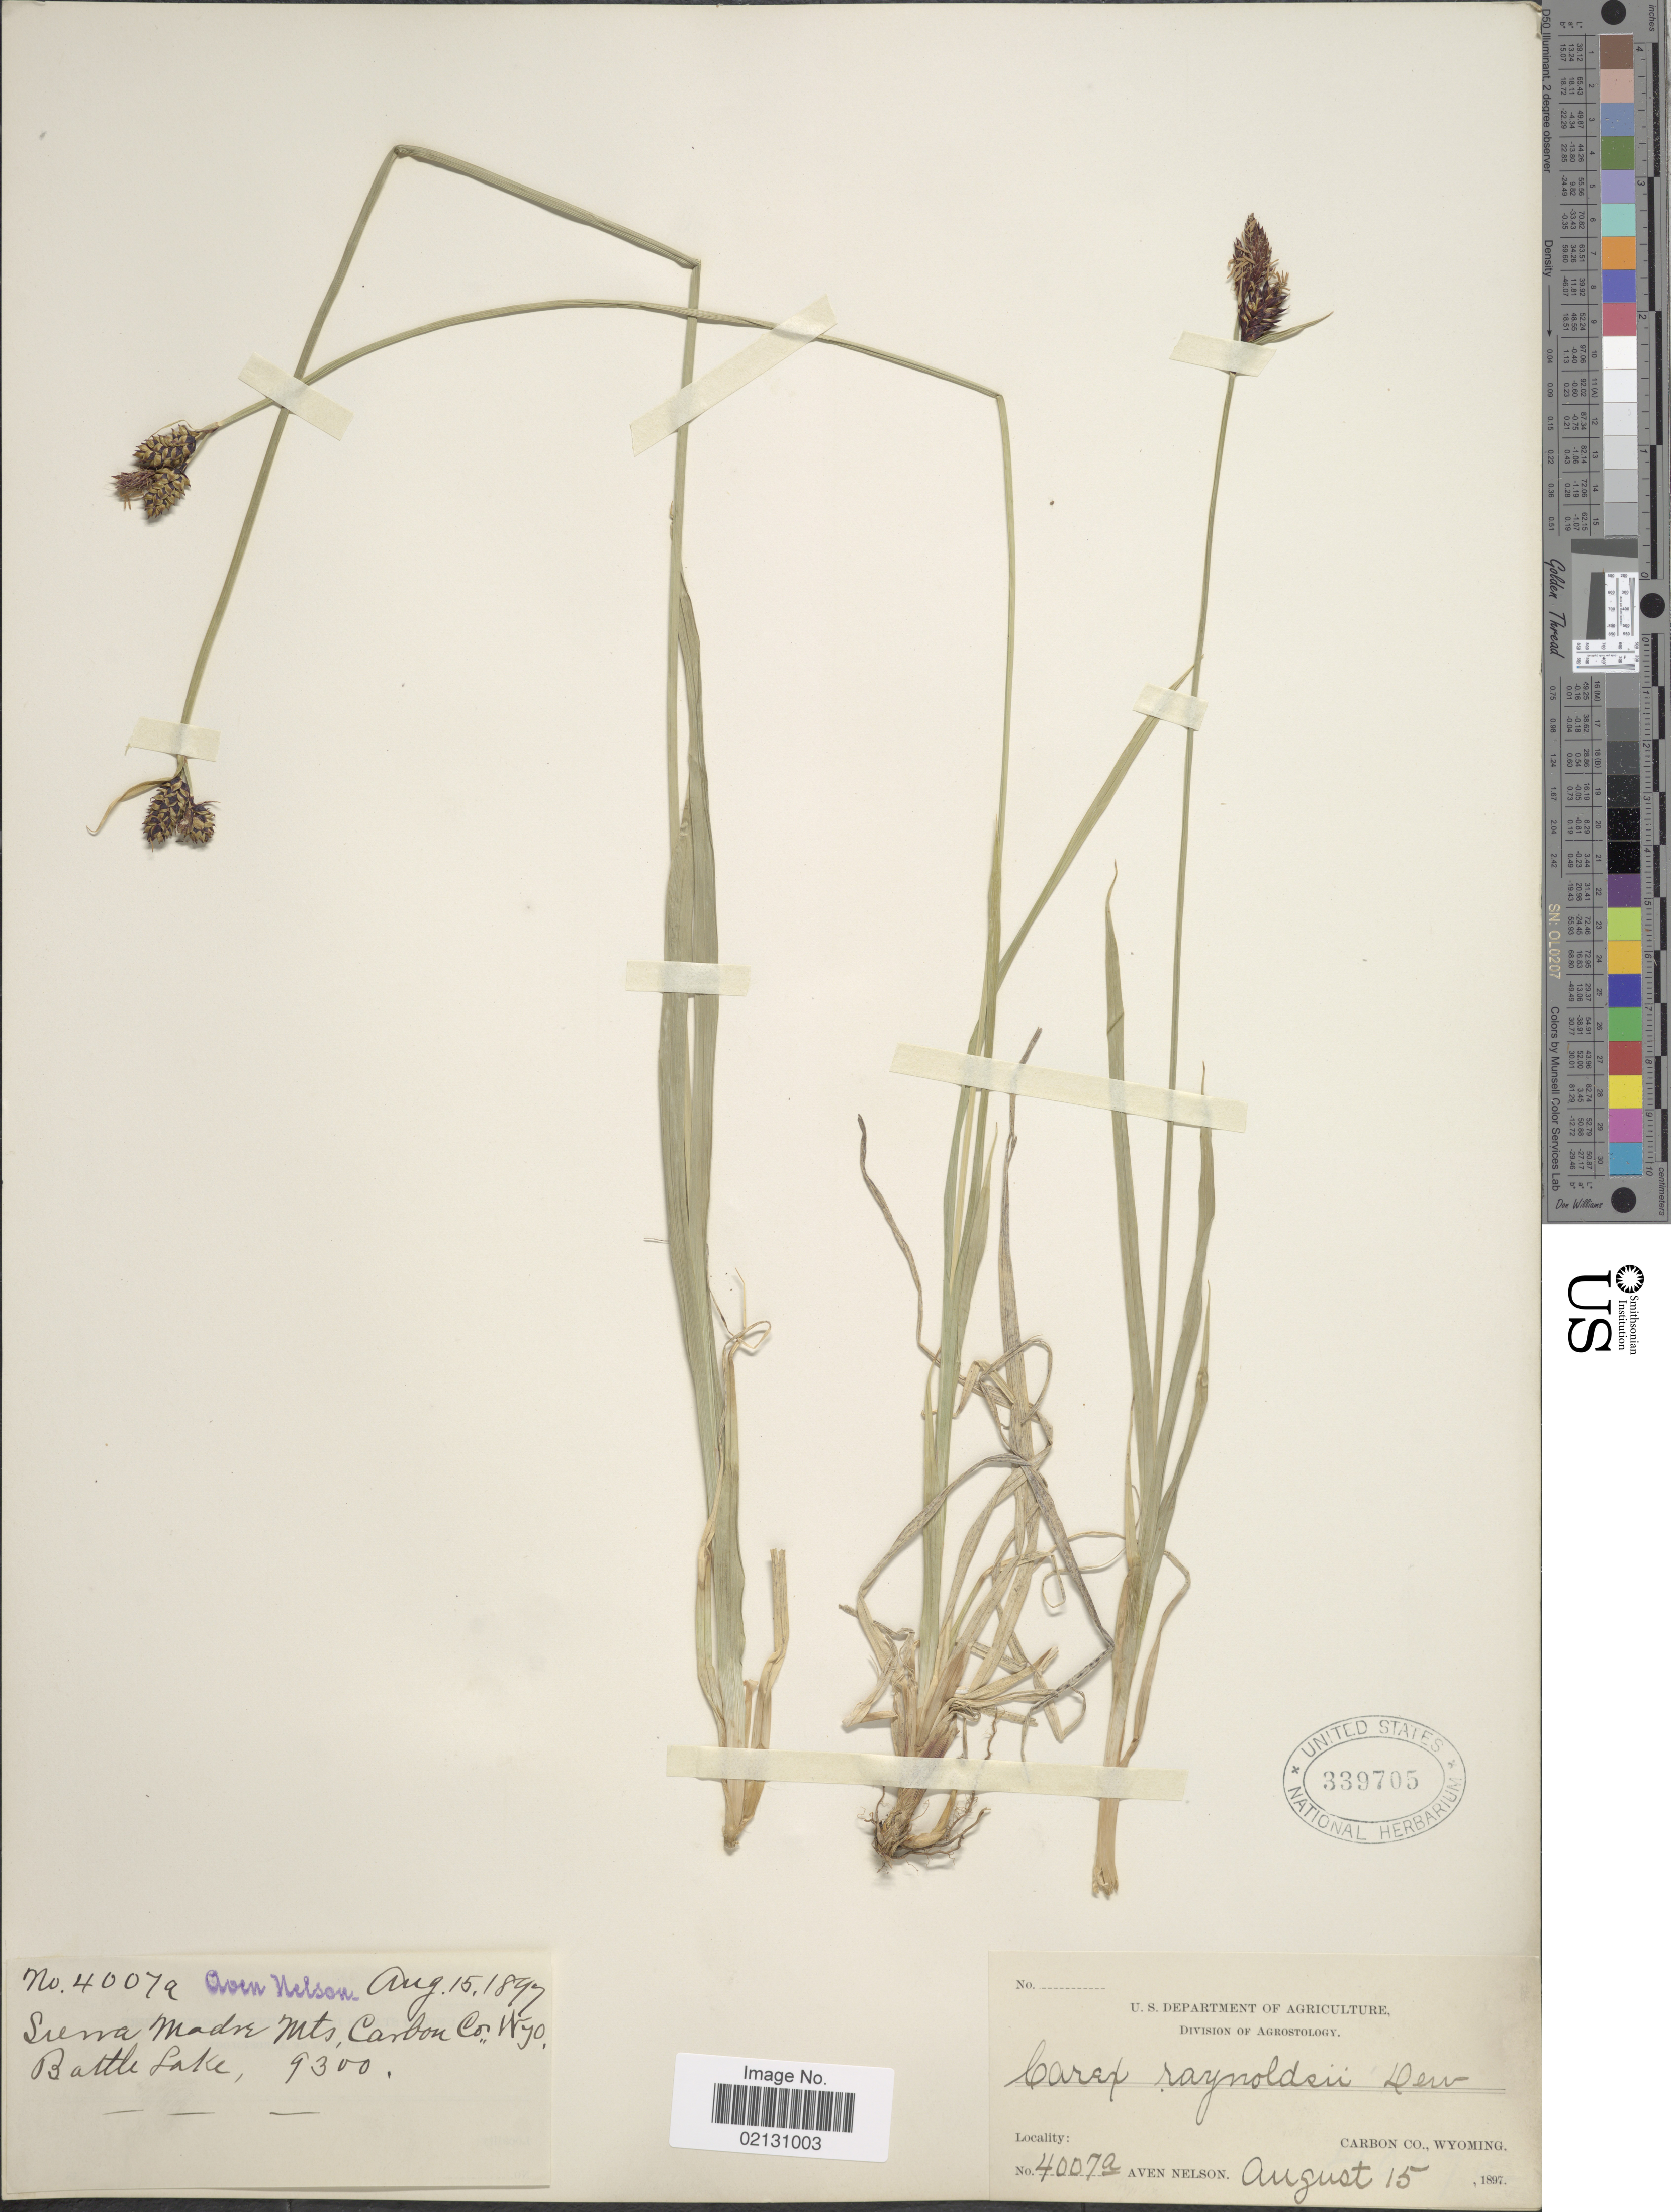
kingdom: Plantae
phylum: Tracheophyta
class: Liliopsida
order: Poales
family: Cyperaceae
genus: Carex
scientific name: Carex raynoldsii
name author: Dewey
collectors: A. Nelson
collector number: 4007a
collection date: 1897-08-15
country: United States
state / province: Wyoming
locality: Sierra Madre Mts, Carbon Co, Battle Lake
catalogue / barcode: US 339705